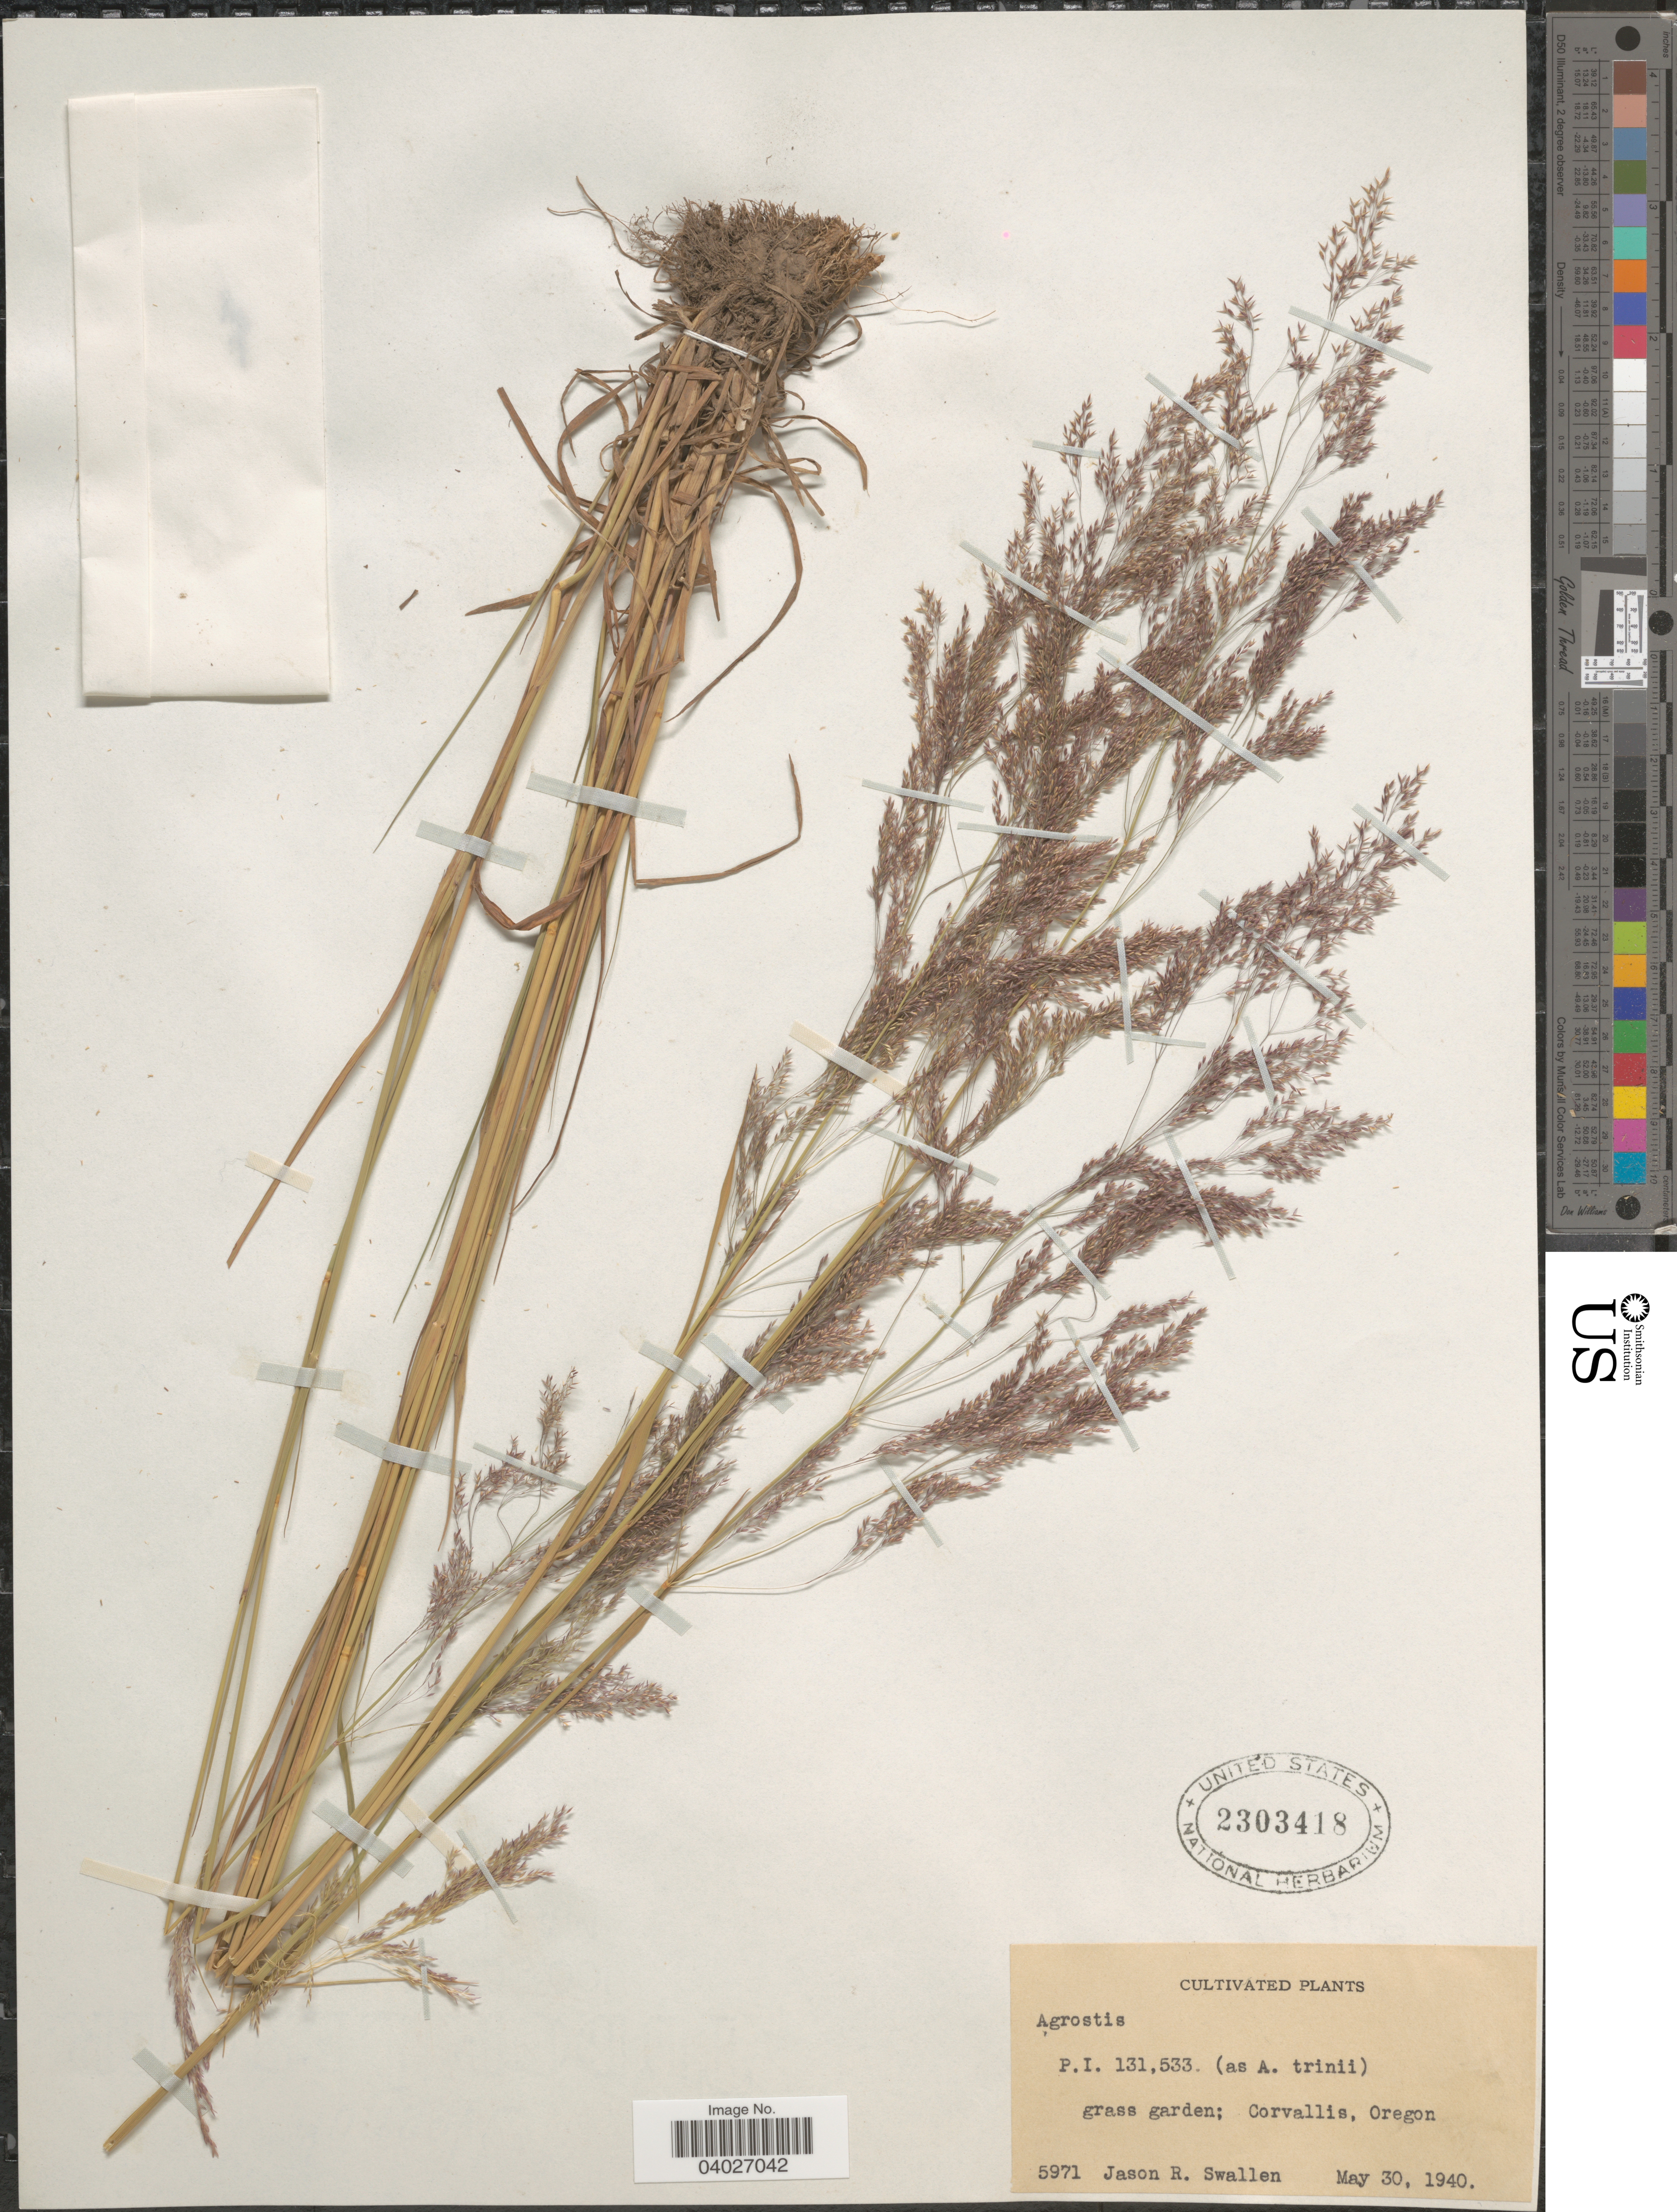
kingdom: Plantae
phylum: Tracheophyta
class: Liliopsida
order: Poales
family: Poaceae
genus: Agrostis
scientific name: Agrostis sp.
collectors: J. R. Swallen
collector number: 5971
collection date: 1940-05-30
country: United States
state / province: Oregon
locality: Grass garden; Corvallis.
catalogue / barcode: US 2303418